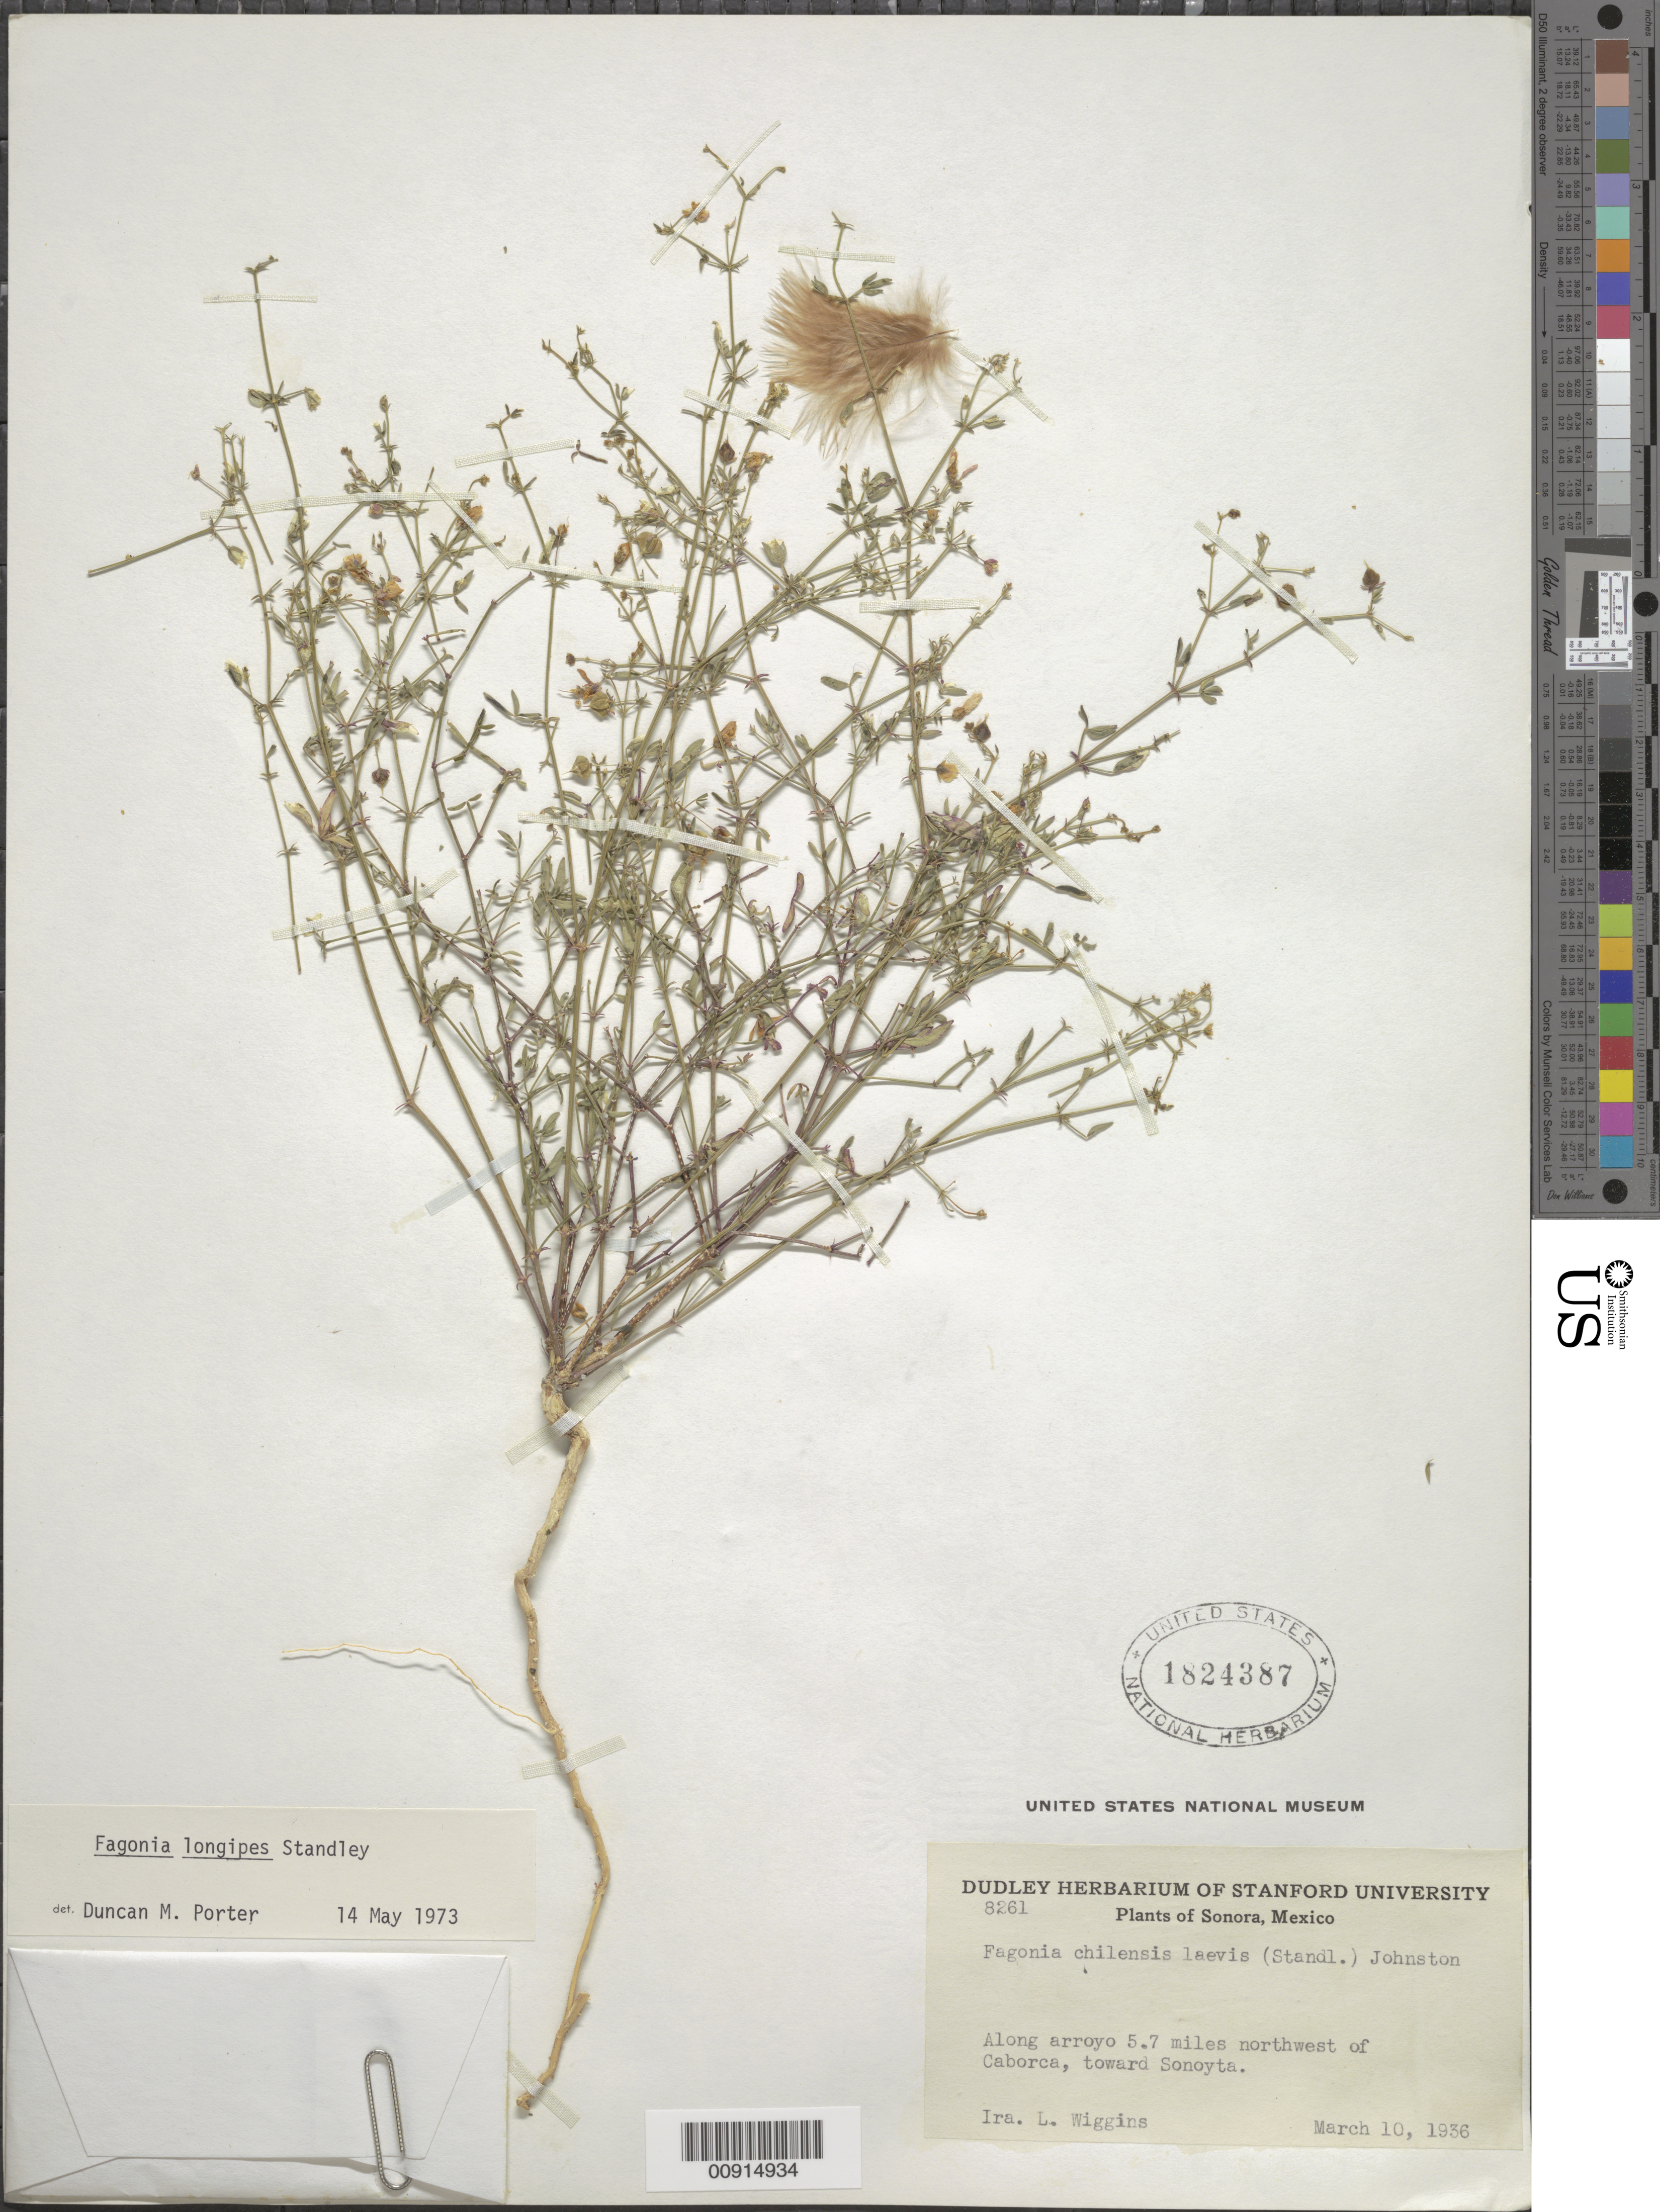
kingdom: Plantae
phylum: Tracheophyta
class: Magnoliopsida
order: Zygophyllales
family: Zygophyllaceae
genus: Fagonia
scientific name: Fagonia longipes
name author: Standl.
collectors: I. L. Wiggins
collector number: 8261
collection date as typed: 10 Mar 1936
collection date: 1936-03-10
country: Mexico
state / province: Sonora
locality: Sonora: Along arroyo 5.7 miles northwest of Caborca, toward Sonoyta.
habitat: Along arroyo.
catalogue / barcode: US 1824387